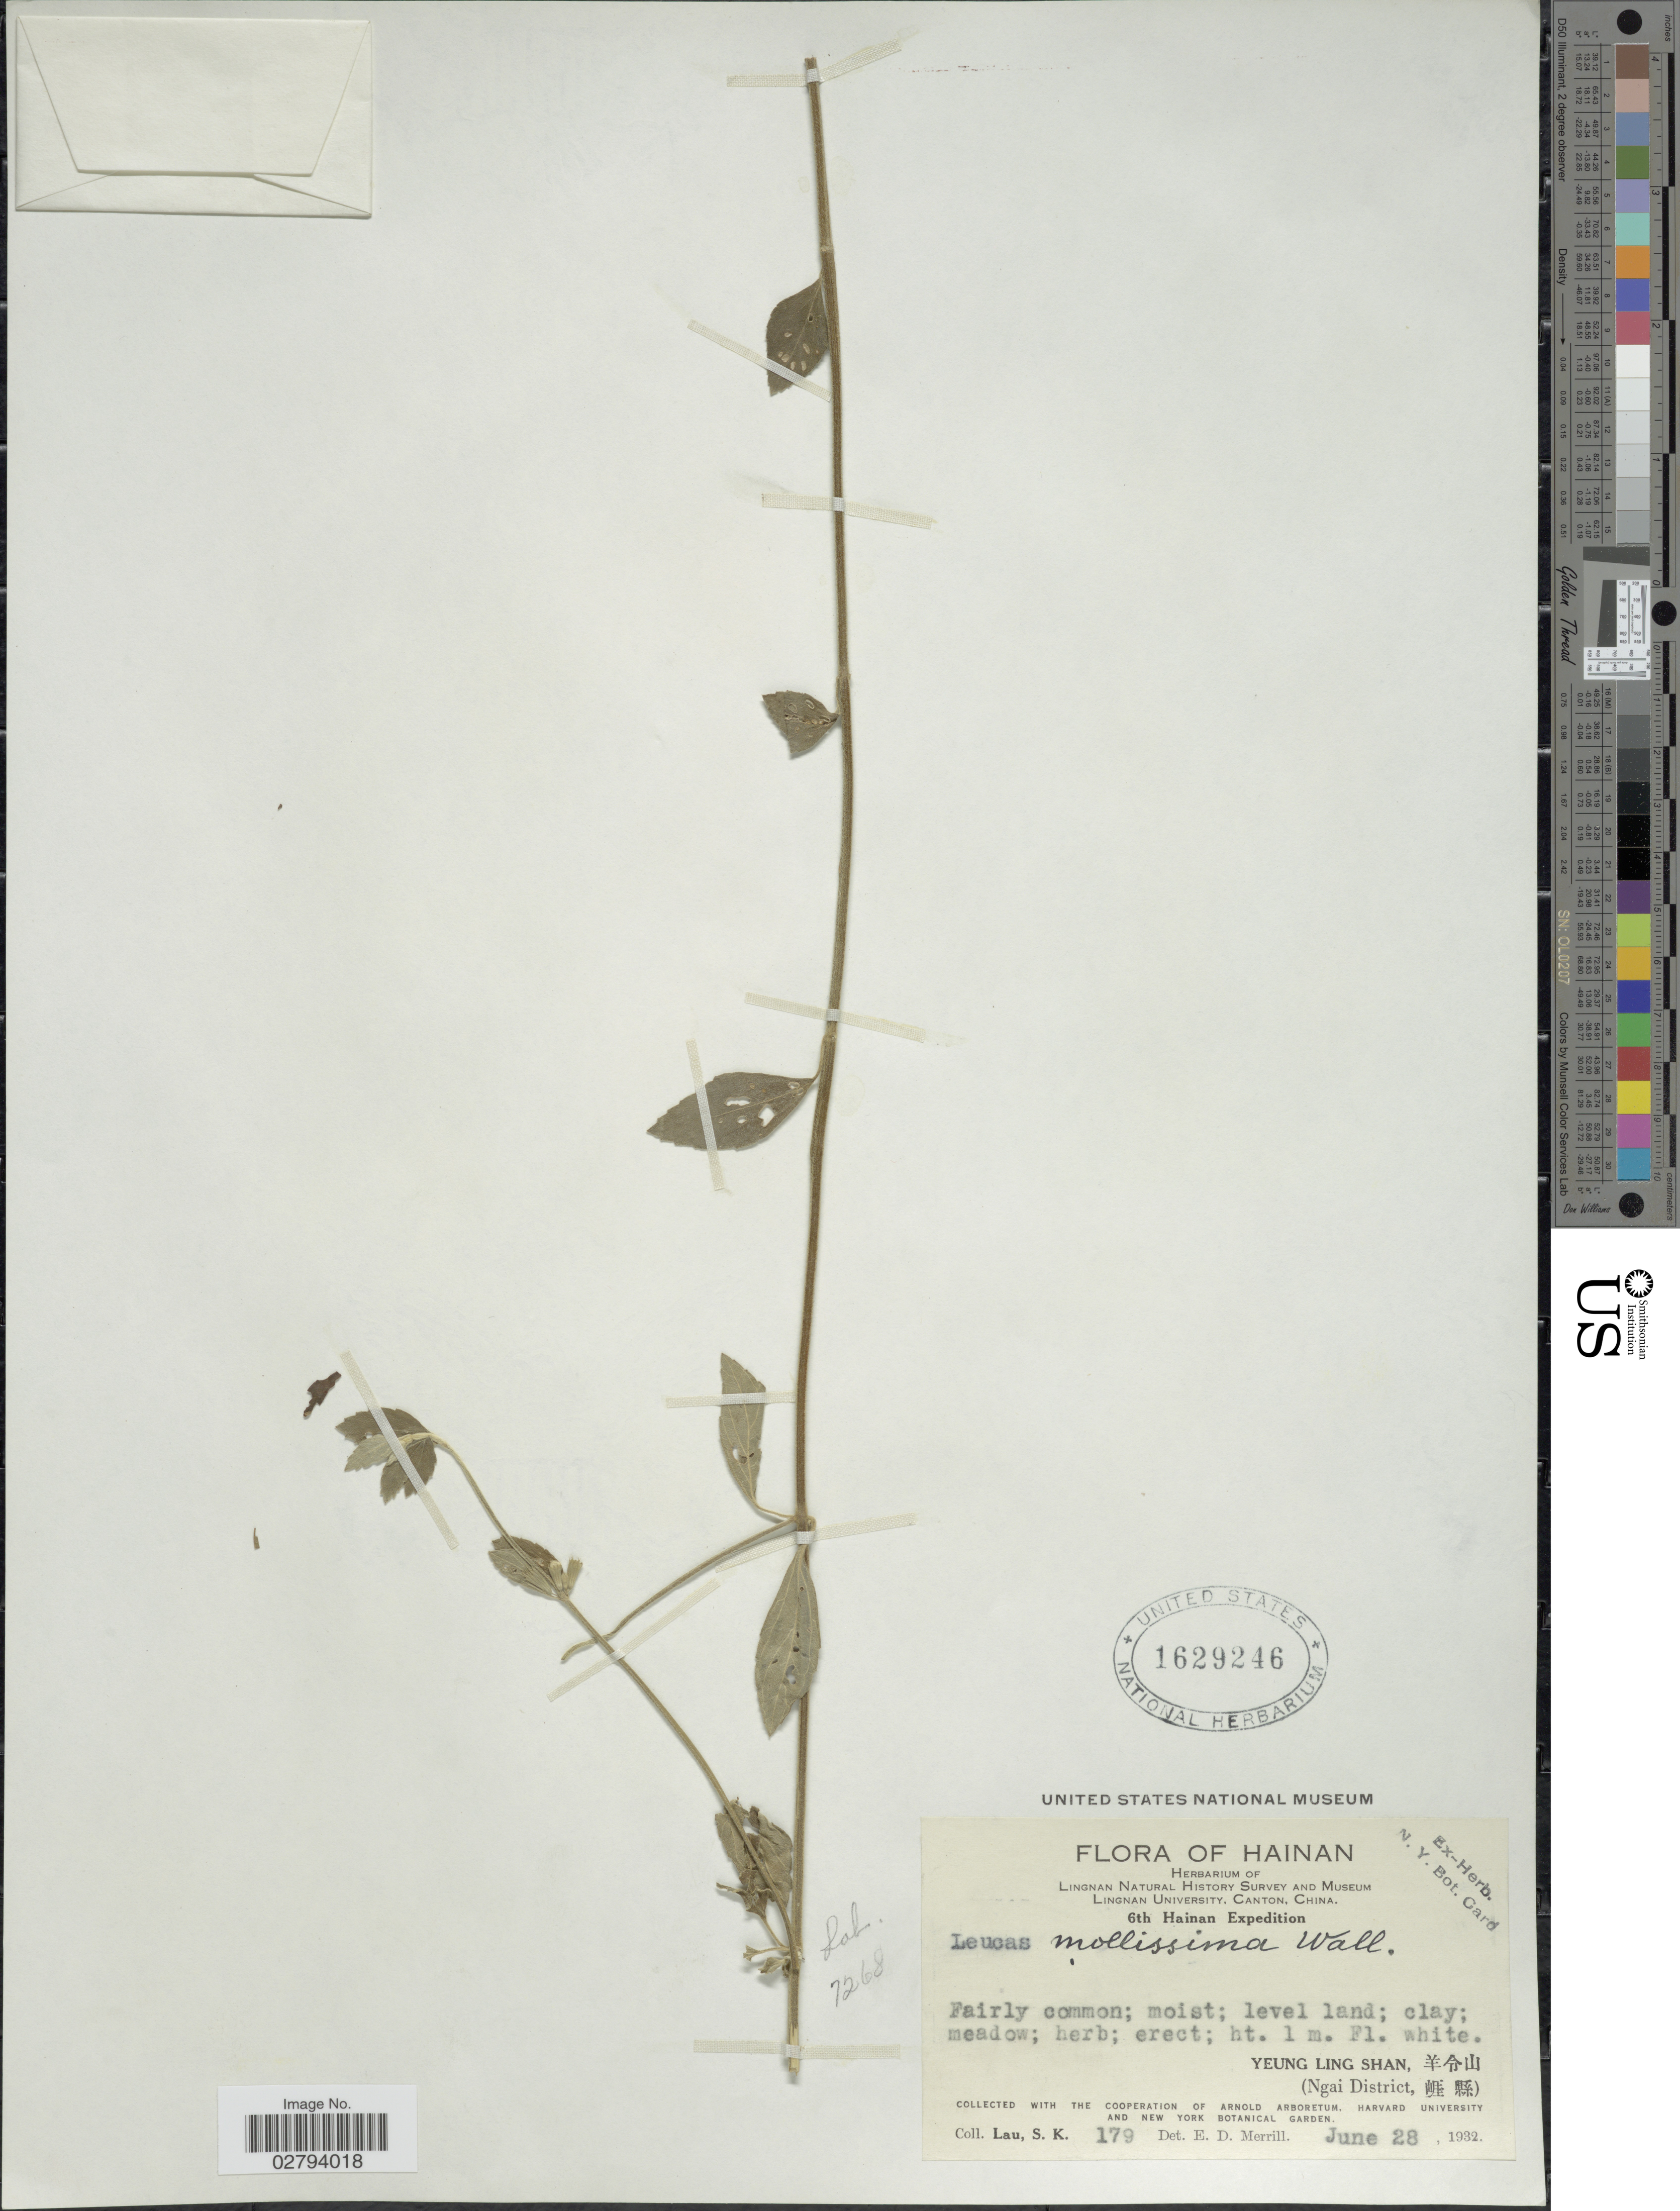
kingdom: Plantae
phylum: Tracheophyta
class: Magnoliopsida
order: Lamiales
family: Lamiaceae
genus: Leucas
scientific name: Leucas mollissima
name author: Gürke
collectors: S. K. Lau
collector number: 179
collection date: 1932-06-28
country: China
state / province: Hainan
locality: Yeung Ling Shan (Ngai District).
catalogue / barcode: US 1629246